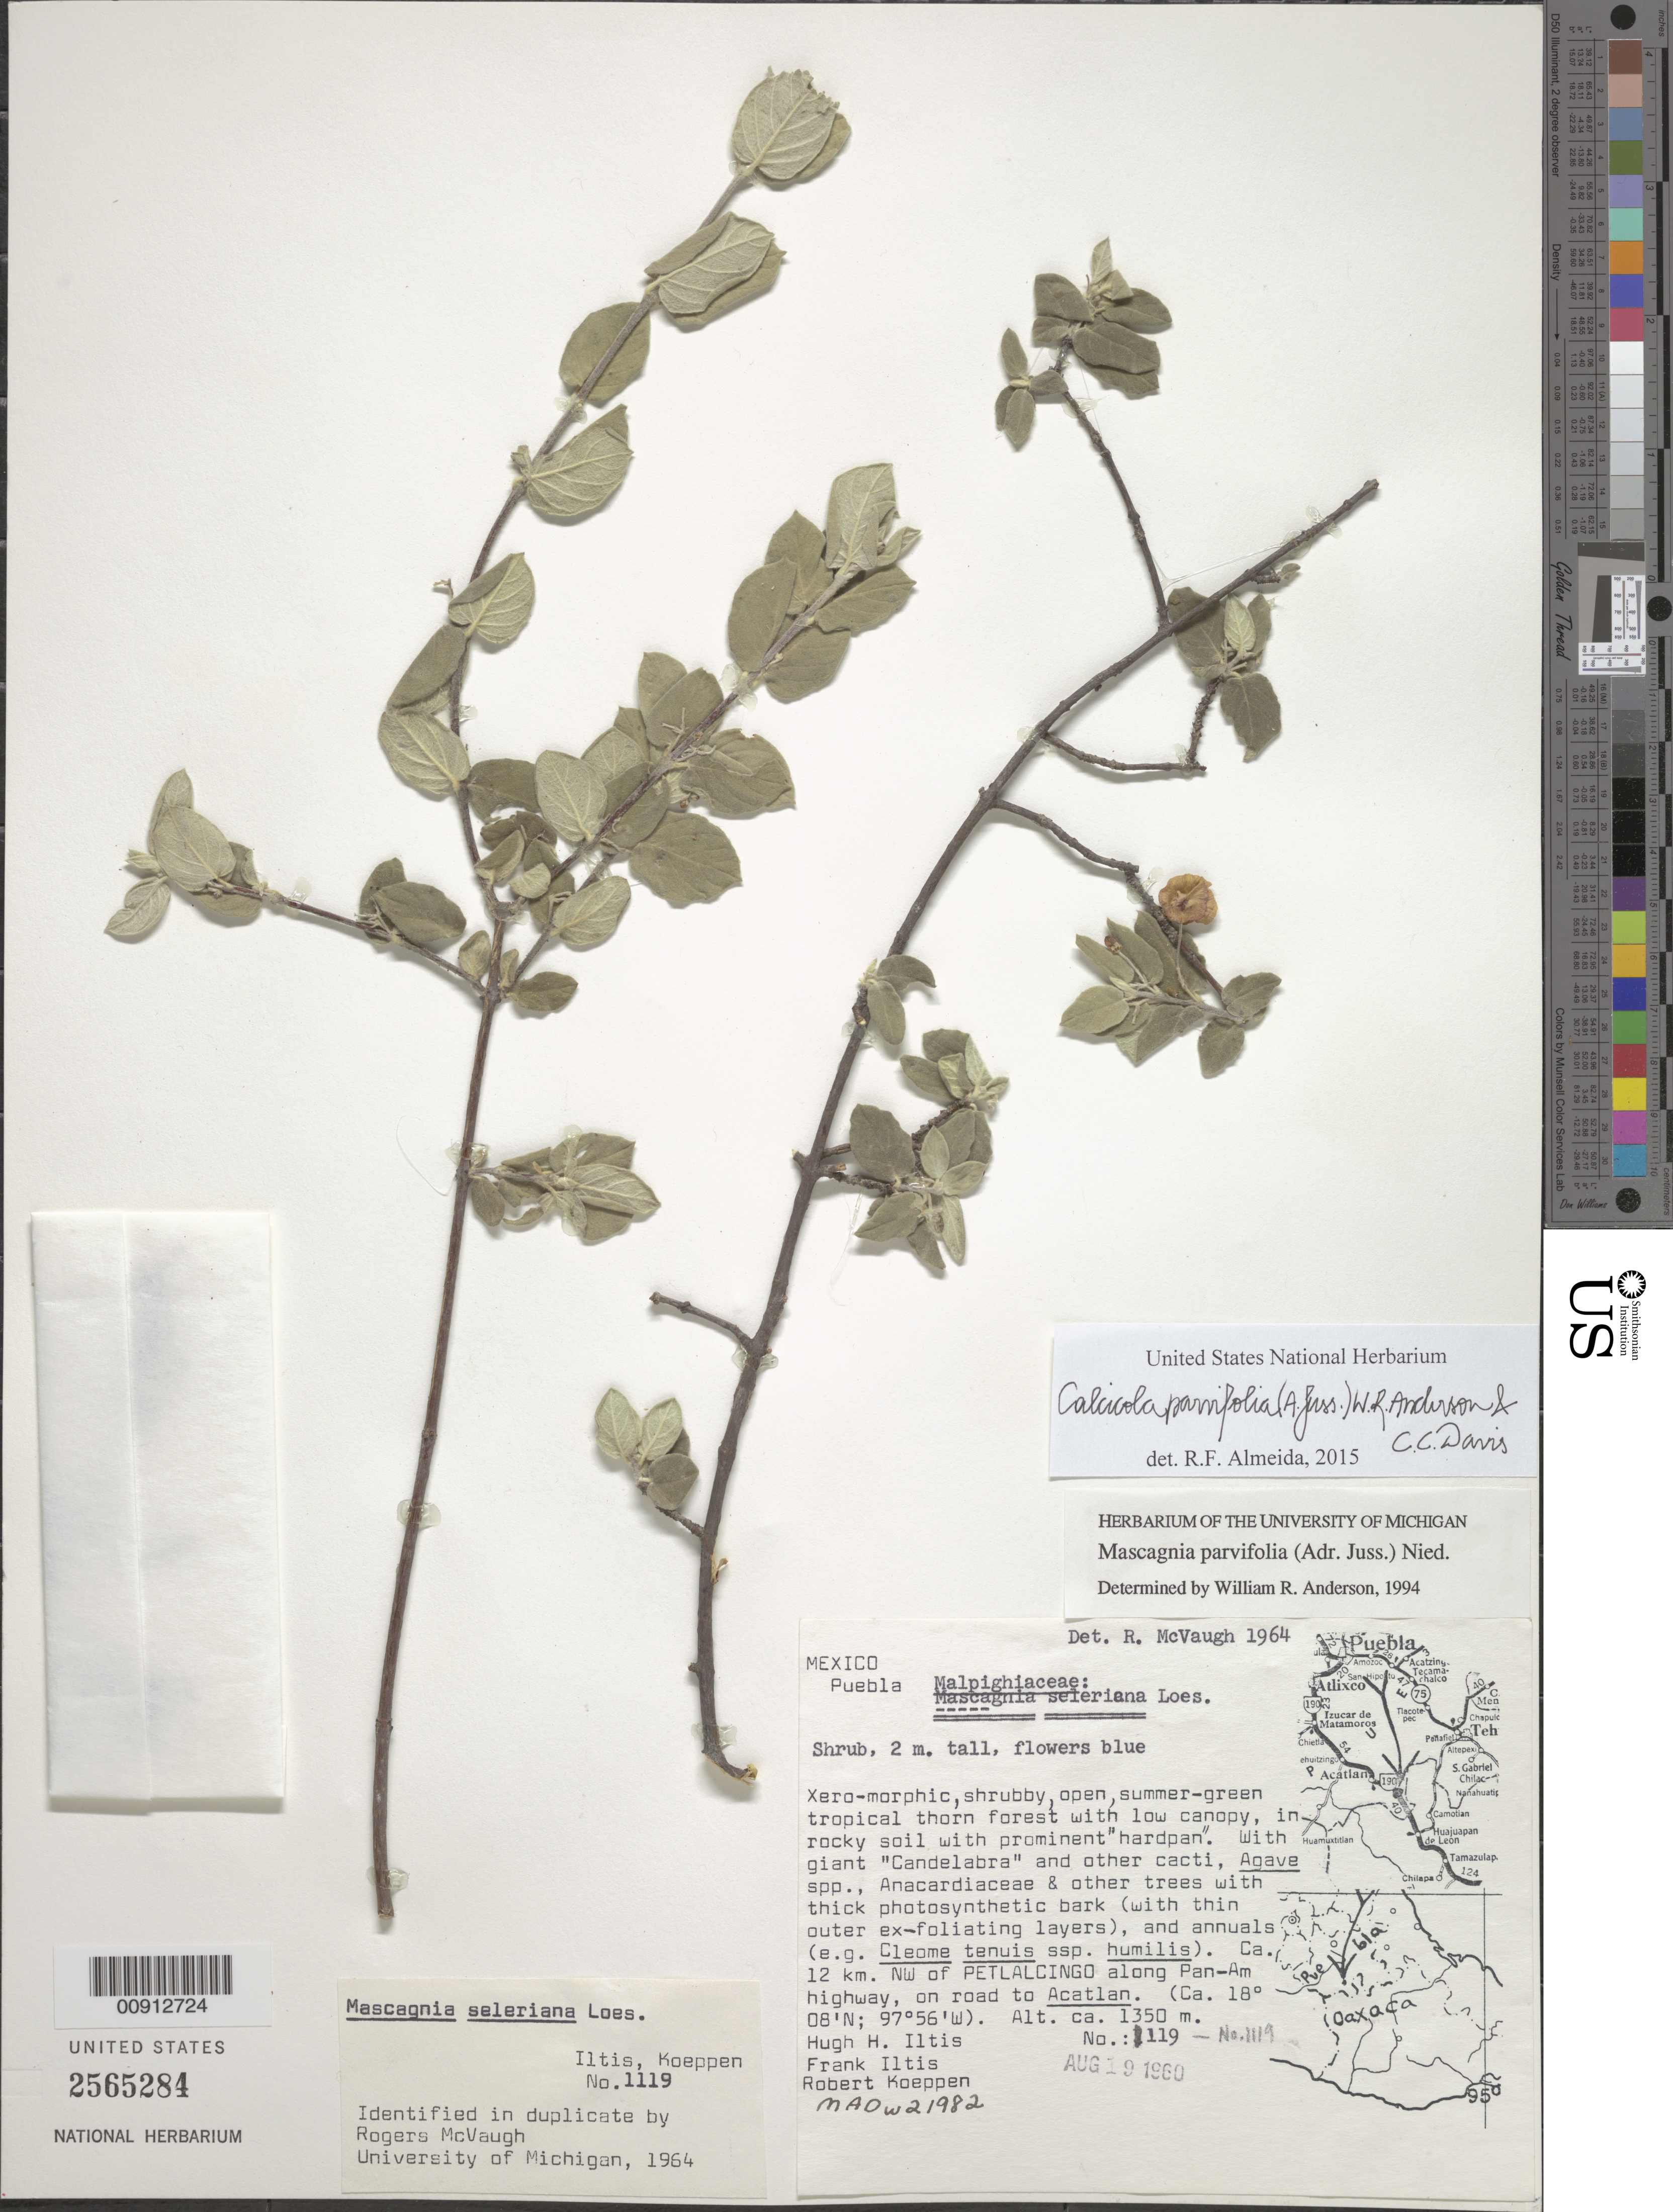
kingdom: Plantae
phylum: Tracheophyta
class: Magnoliopsida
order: Malpighiales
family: Malpighiaceae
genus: Calcicola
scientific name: Calcicola parvifolia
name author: (A. Juss.) W.R. Anderson & C. Davis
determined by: De Almeida, R. F., (HUEFS), Universidade Estadual de Feira de Santana (BRAZIL)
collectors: H. H. Iltis, F. Iltis & R. C. Koeppen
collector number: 1119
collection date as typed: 19 Aug 1960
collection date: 1960-08-19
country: Mexico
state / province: Puebla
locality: Ca. 12 km. NW of Petlalcingo along Pan-Am highway, on road to Acatlán. (Label with map.)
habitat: Xero-morphic, shrubby, open, summer-green tropical thorn forest with low canopy, in rocky soil with prominent "hardpan". With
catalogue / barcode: US 2565284